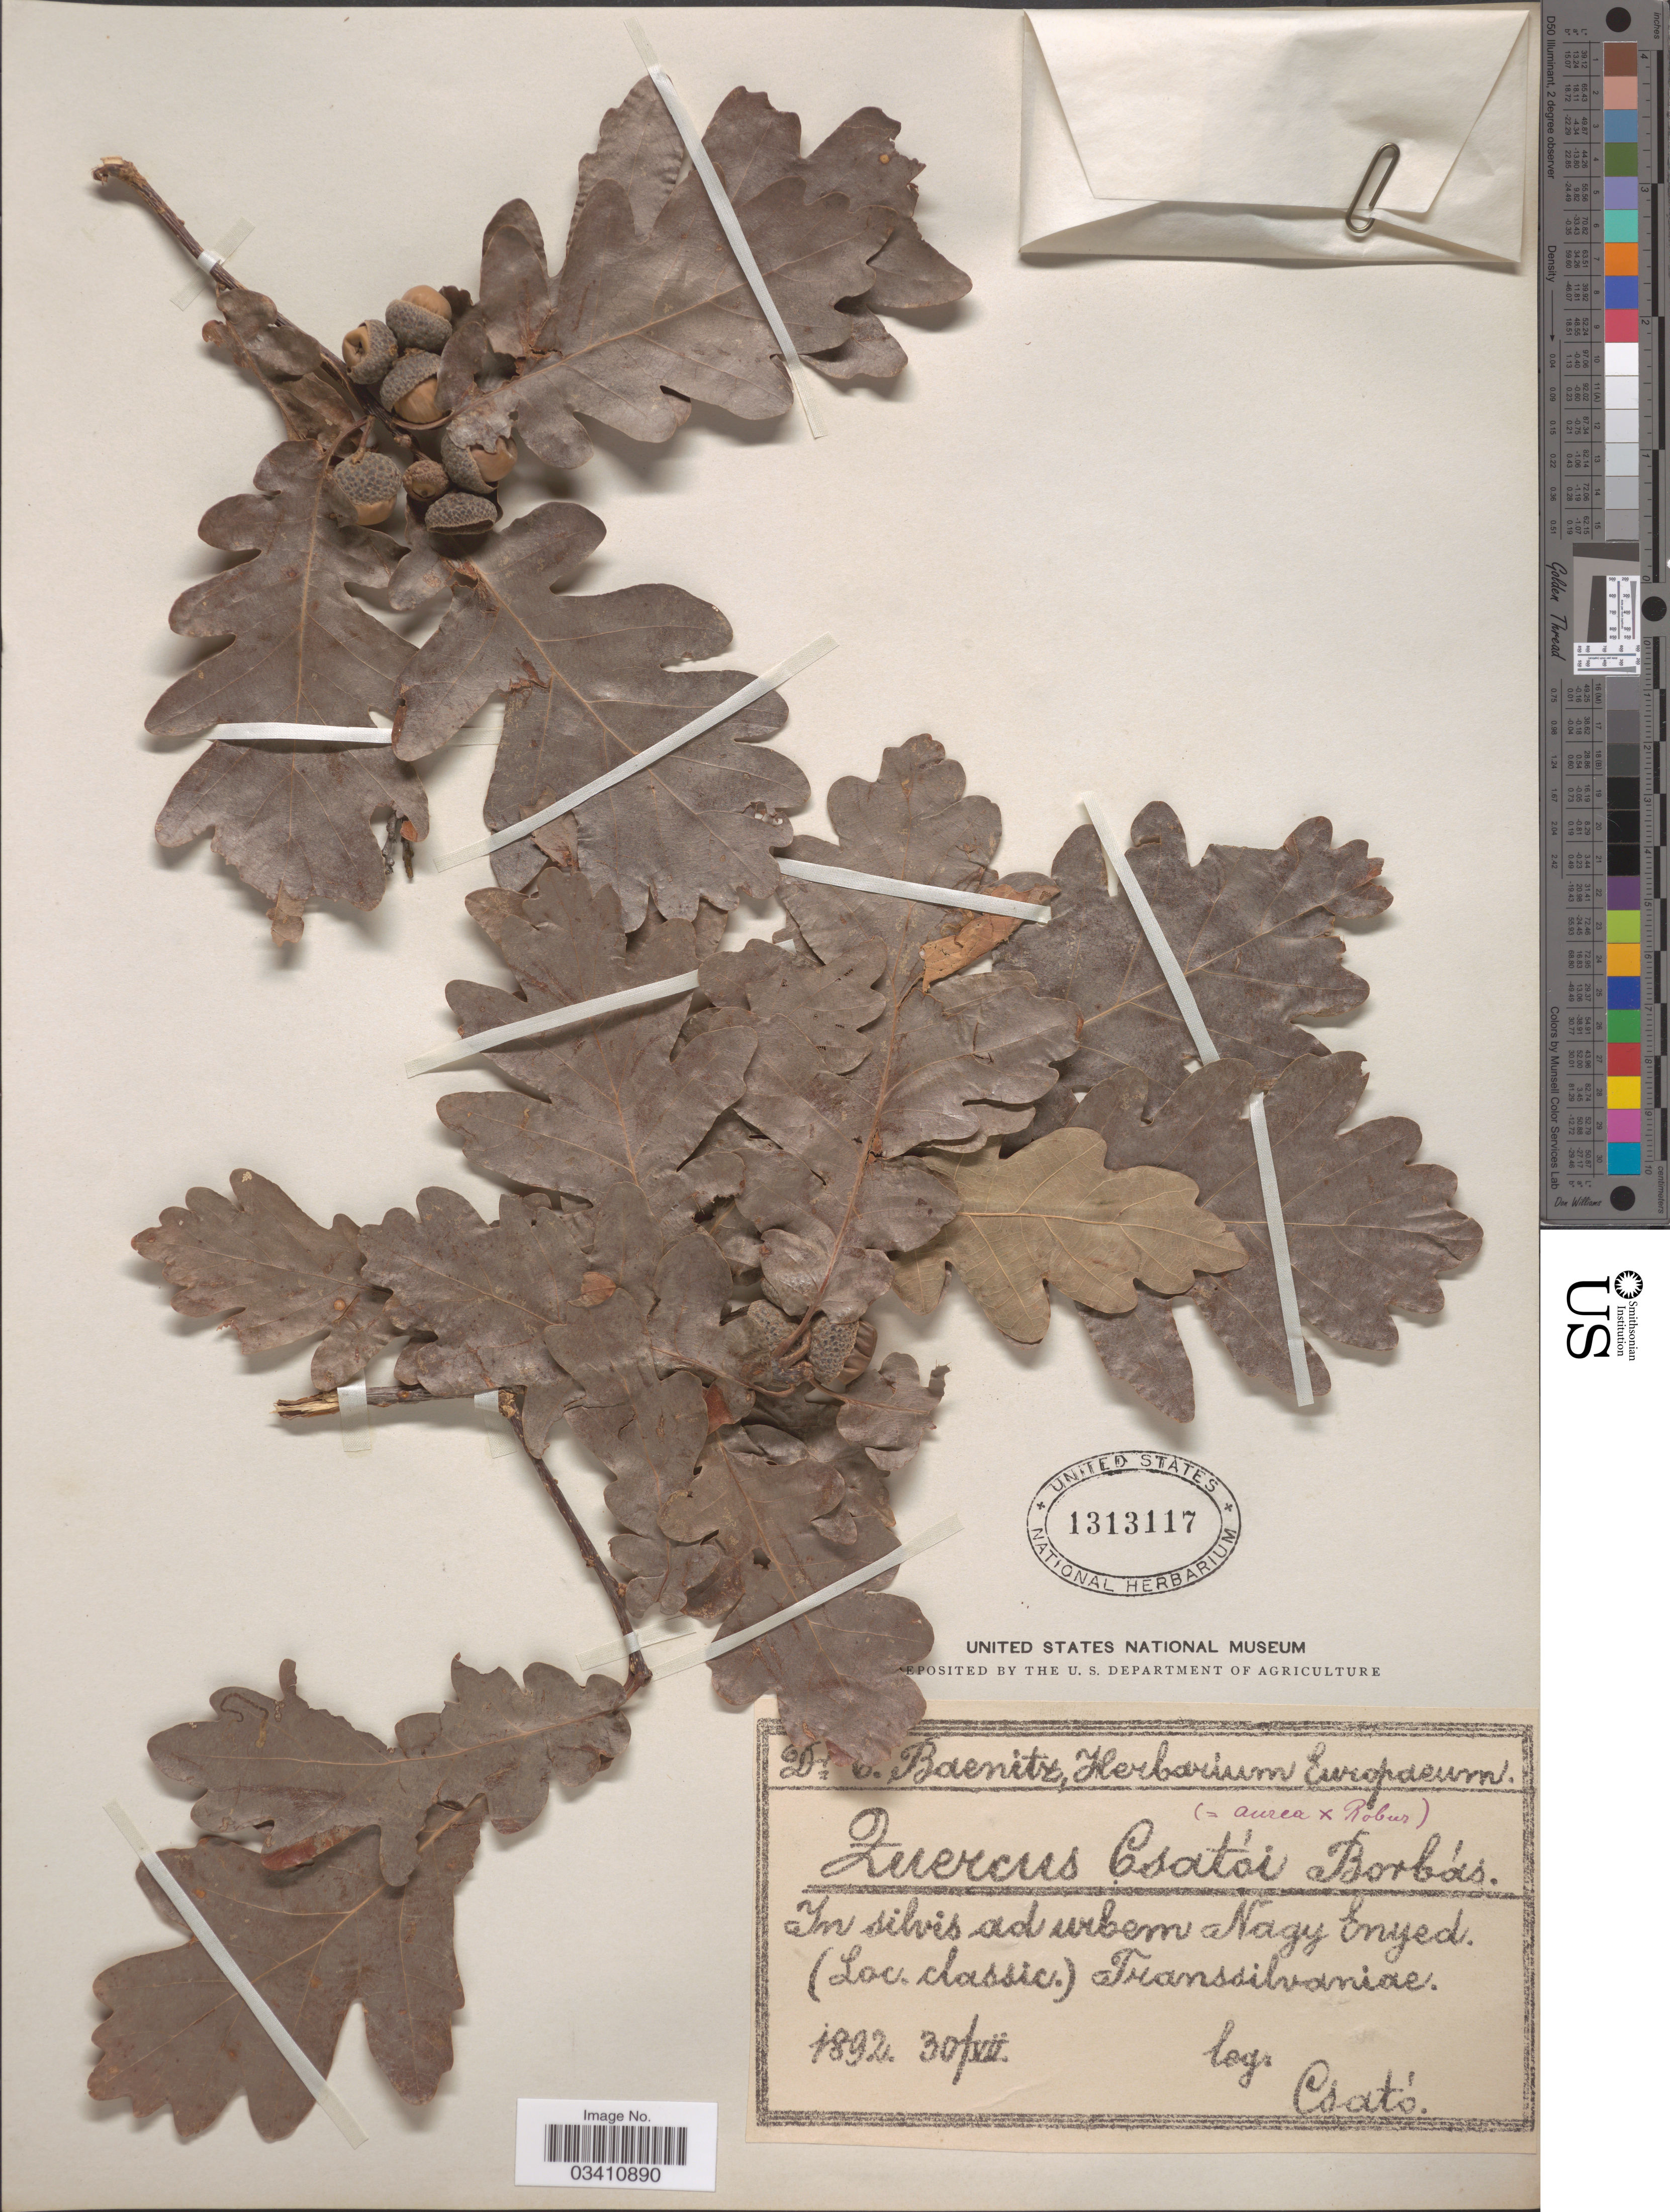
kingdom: Plantae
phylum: Tracheophyta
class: Magnoliopsida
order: Fagales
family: Fagaceae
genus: Quercus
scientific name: Quercus aurea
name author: Raf.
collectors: Csató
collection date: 1892-07-30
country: Romania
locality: In silvis ad urbem Nagy Enyed. Transsilvaniae.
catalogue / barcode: US 1313117